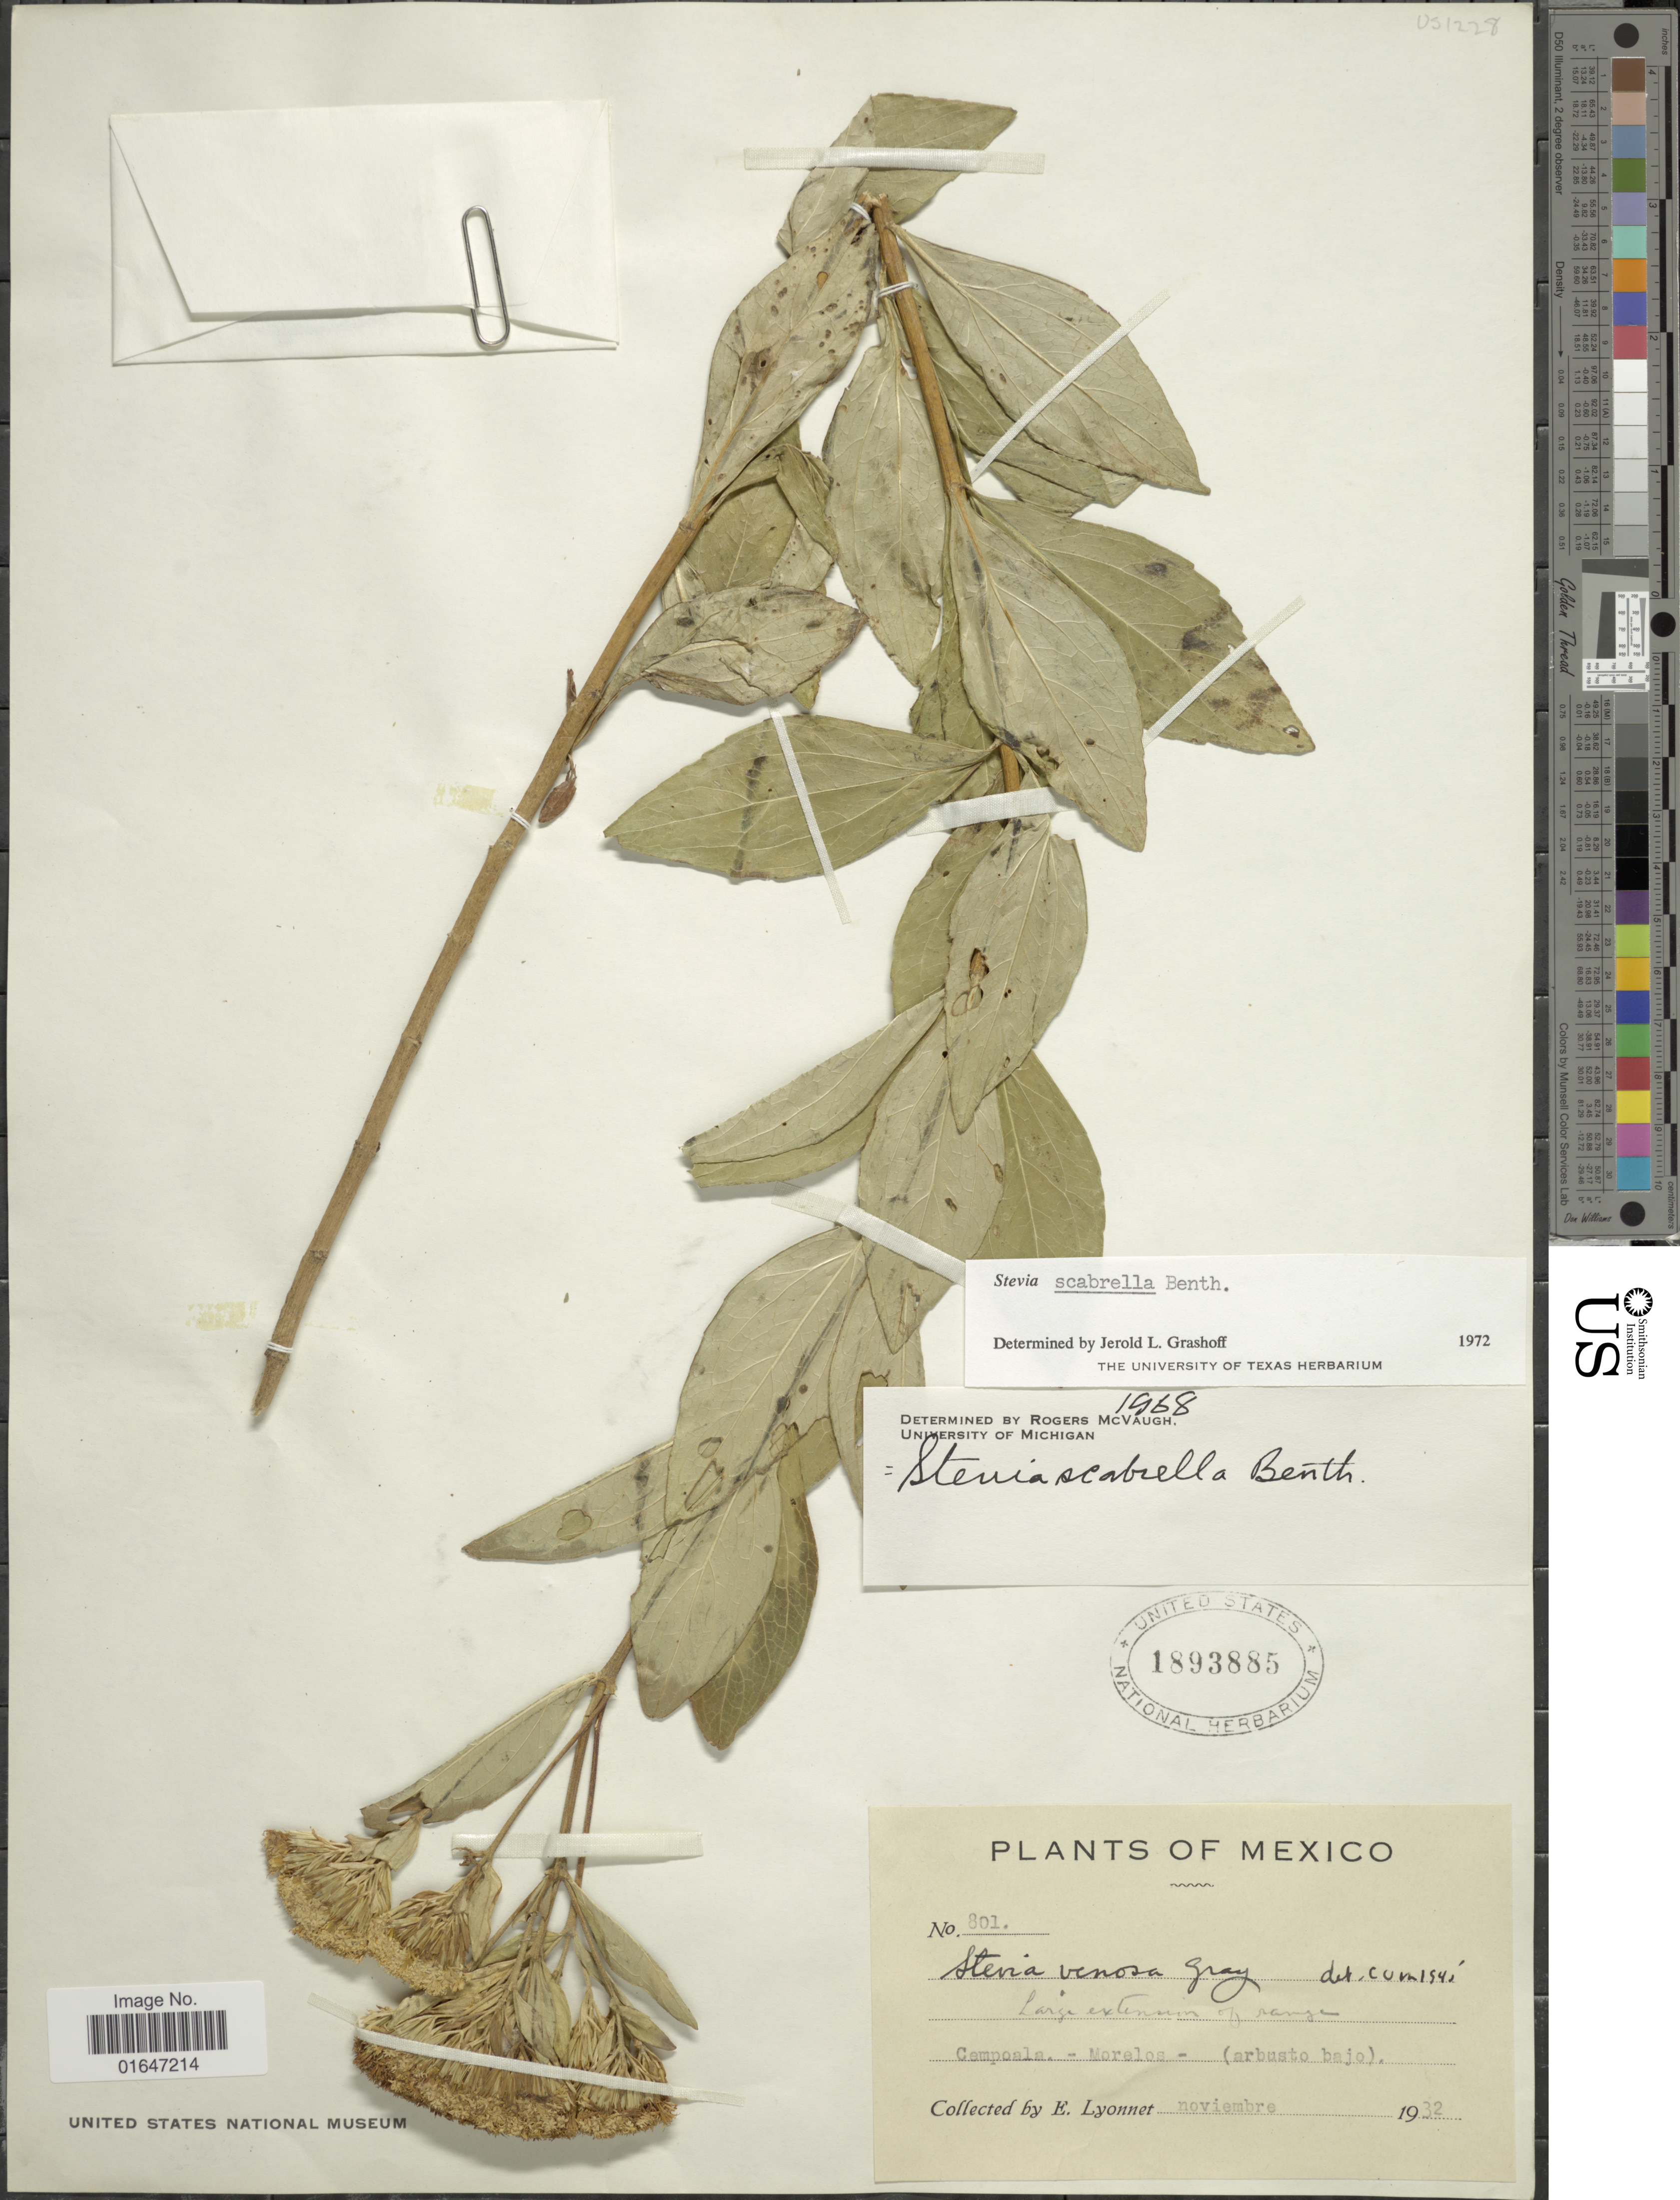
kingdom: Plantae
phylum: Tracheophyta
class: Magnoliopsida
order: Asterales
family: Asteraceae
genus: Stevia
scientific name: Stevia scabrella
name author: Benth.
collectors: E. Lyonnet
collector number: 801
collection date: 1932-11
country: Mexico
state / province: Morelos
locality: Large Extension of range Cempoala - Morelos - ( arbusto bajo ).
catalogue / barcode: US 1893885